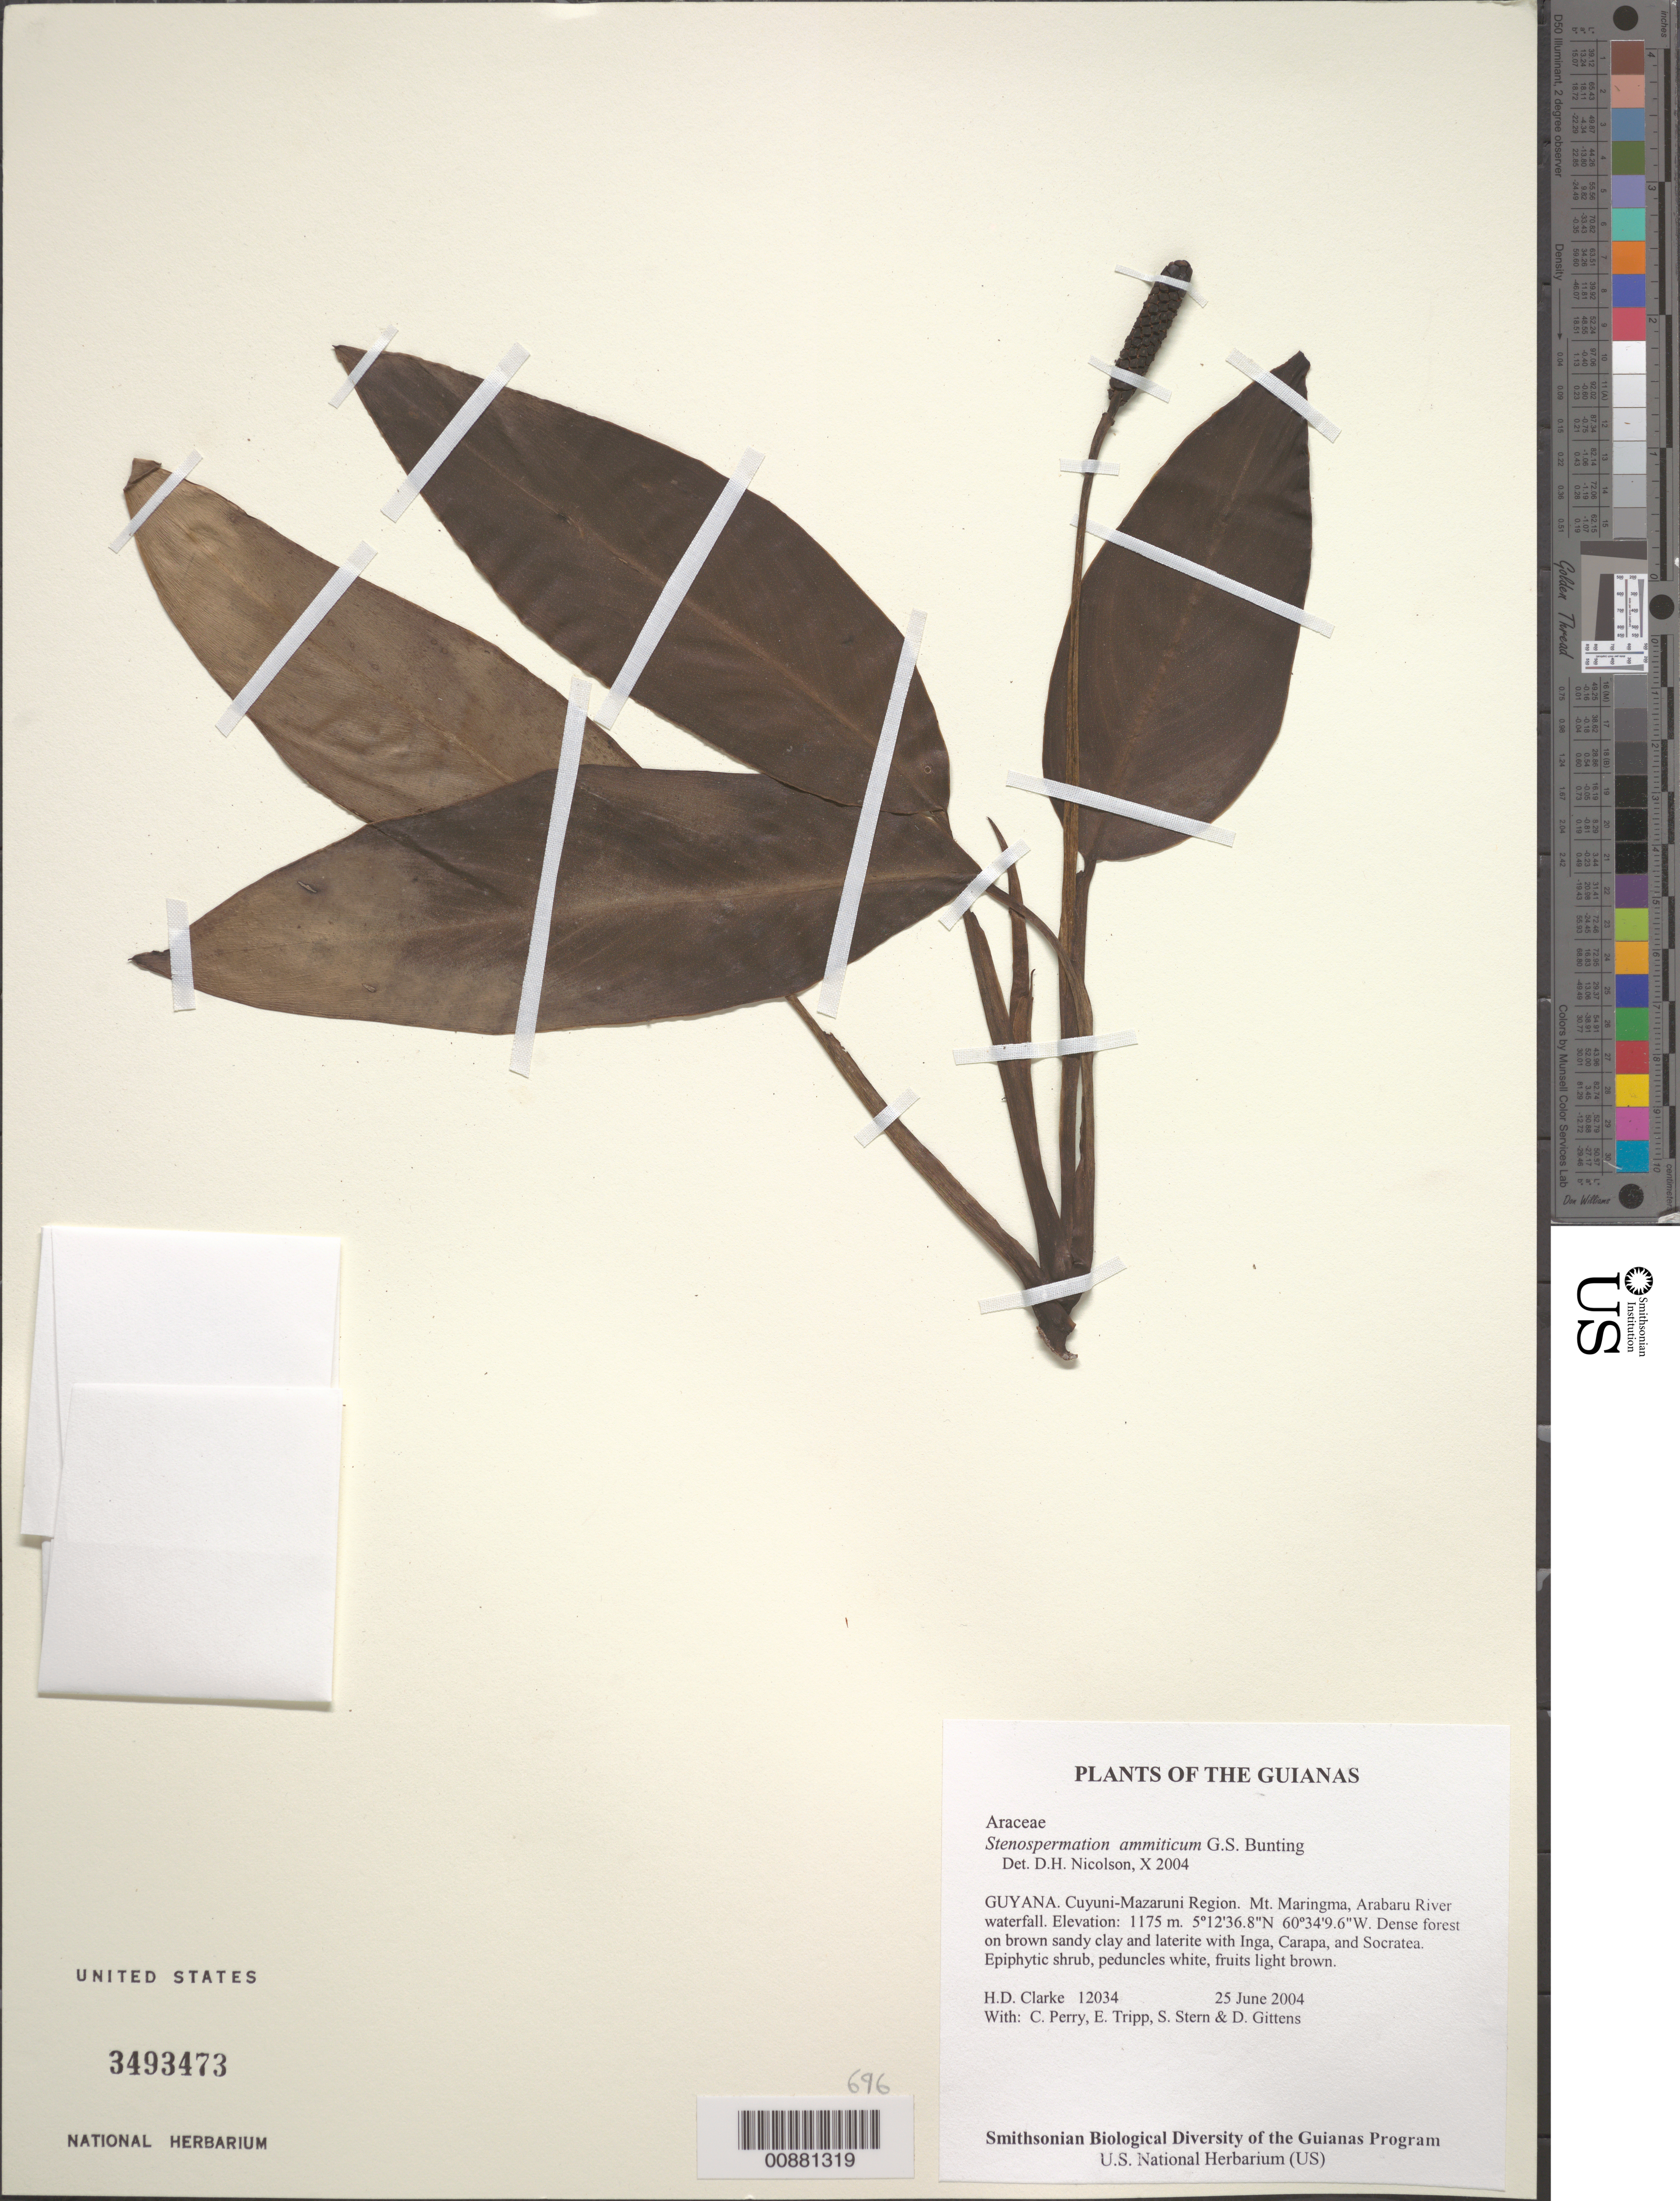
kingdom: Plantae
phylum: Tracheophyta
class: Liliopsida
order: Alismatales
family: Araceae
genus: Stenospermation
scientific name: Stenospermation ammiticum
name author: G.S. Bunting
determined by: Nicolson, Dan H.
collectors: H. D. Clarke, C. Perry, E. Tripp, S. R. Stern & D. Gittens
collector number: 12034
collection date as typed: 25 June 2004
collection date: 2004-06-25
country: Guyana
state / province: Cuyuni-Mazaruni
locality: Mt. Maringma, Arabaru River waterfall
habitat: Dense forest on brown sandy clay and laterite with Inga, Carapa, and Socratea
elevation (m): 1175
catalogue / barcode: US 3493473